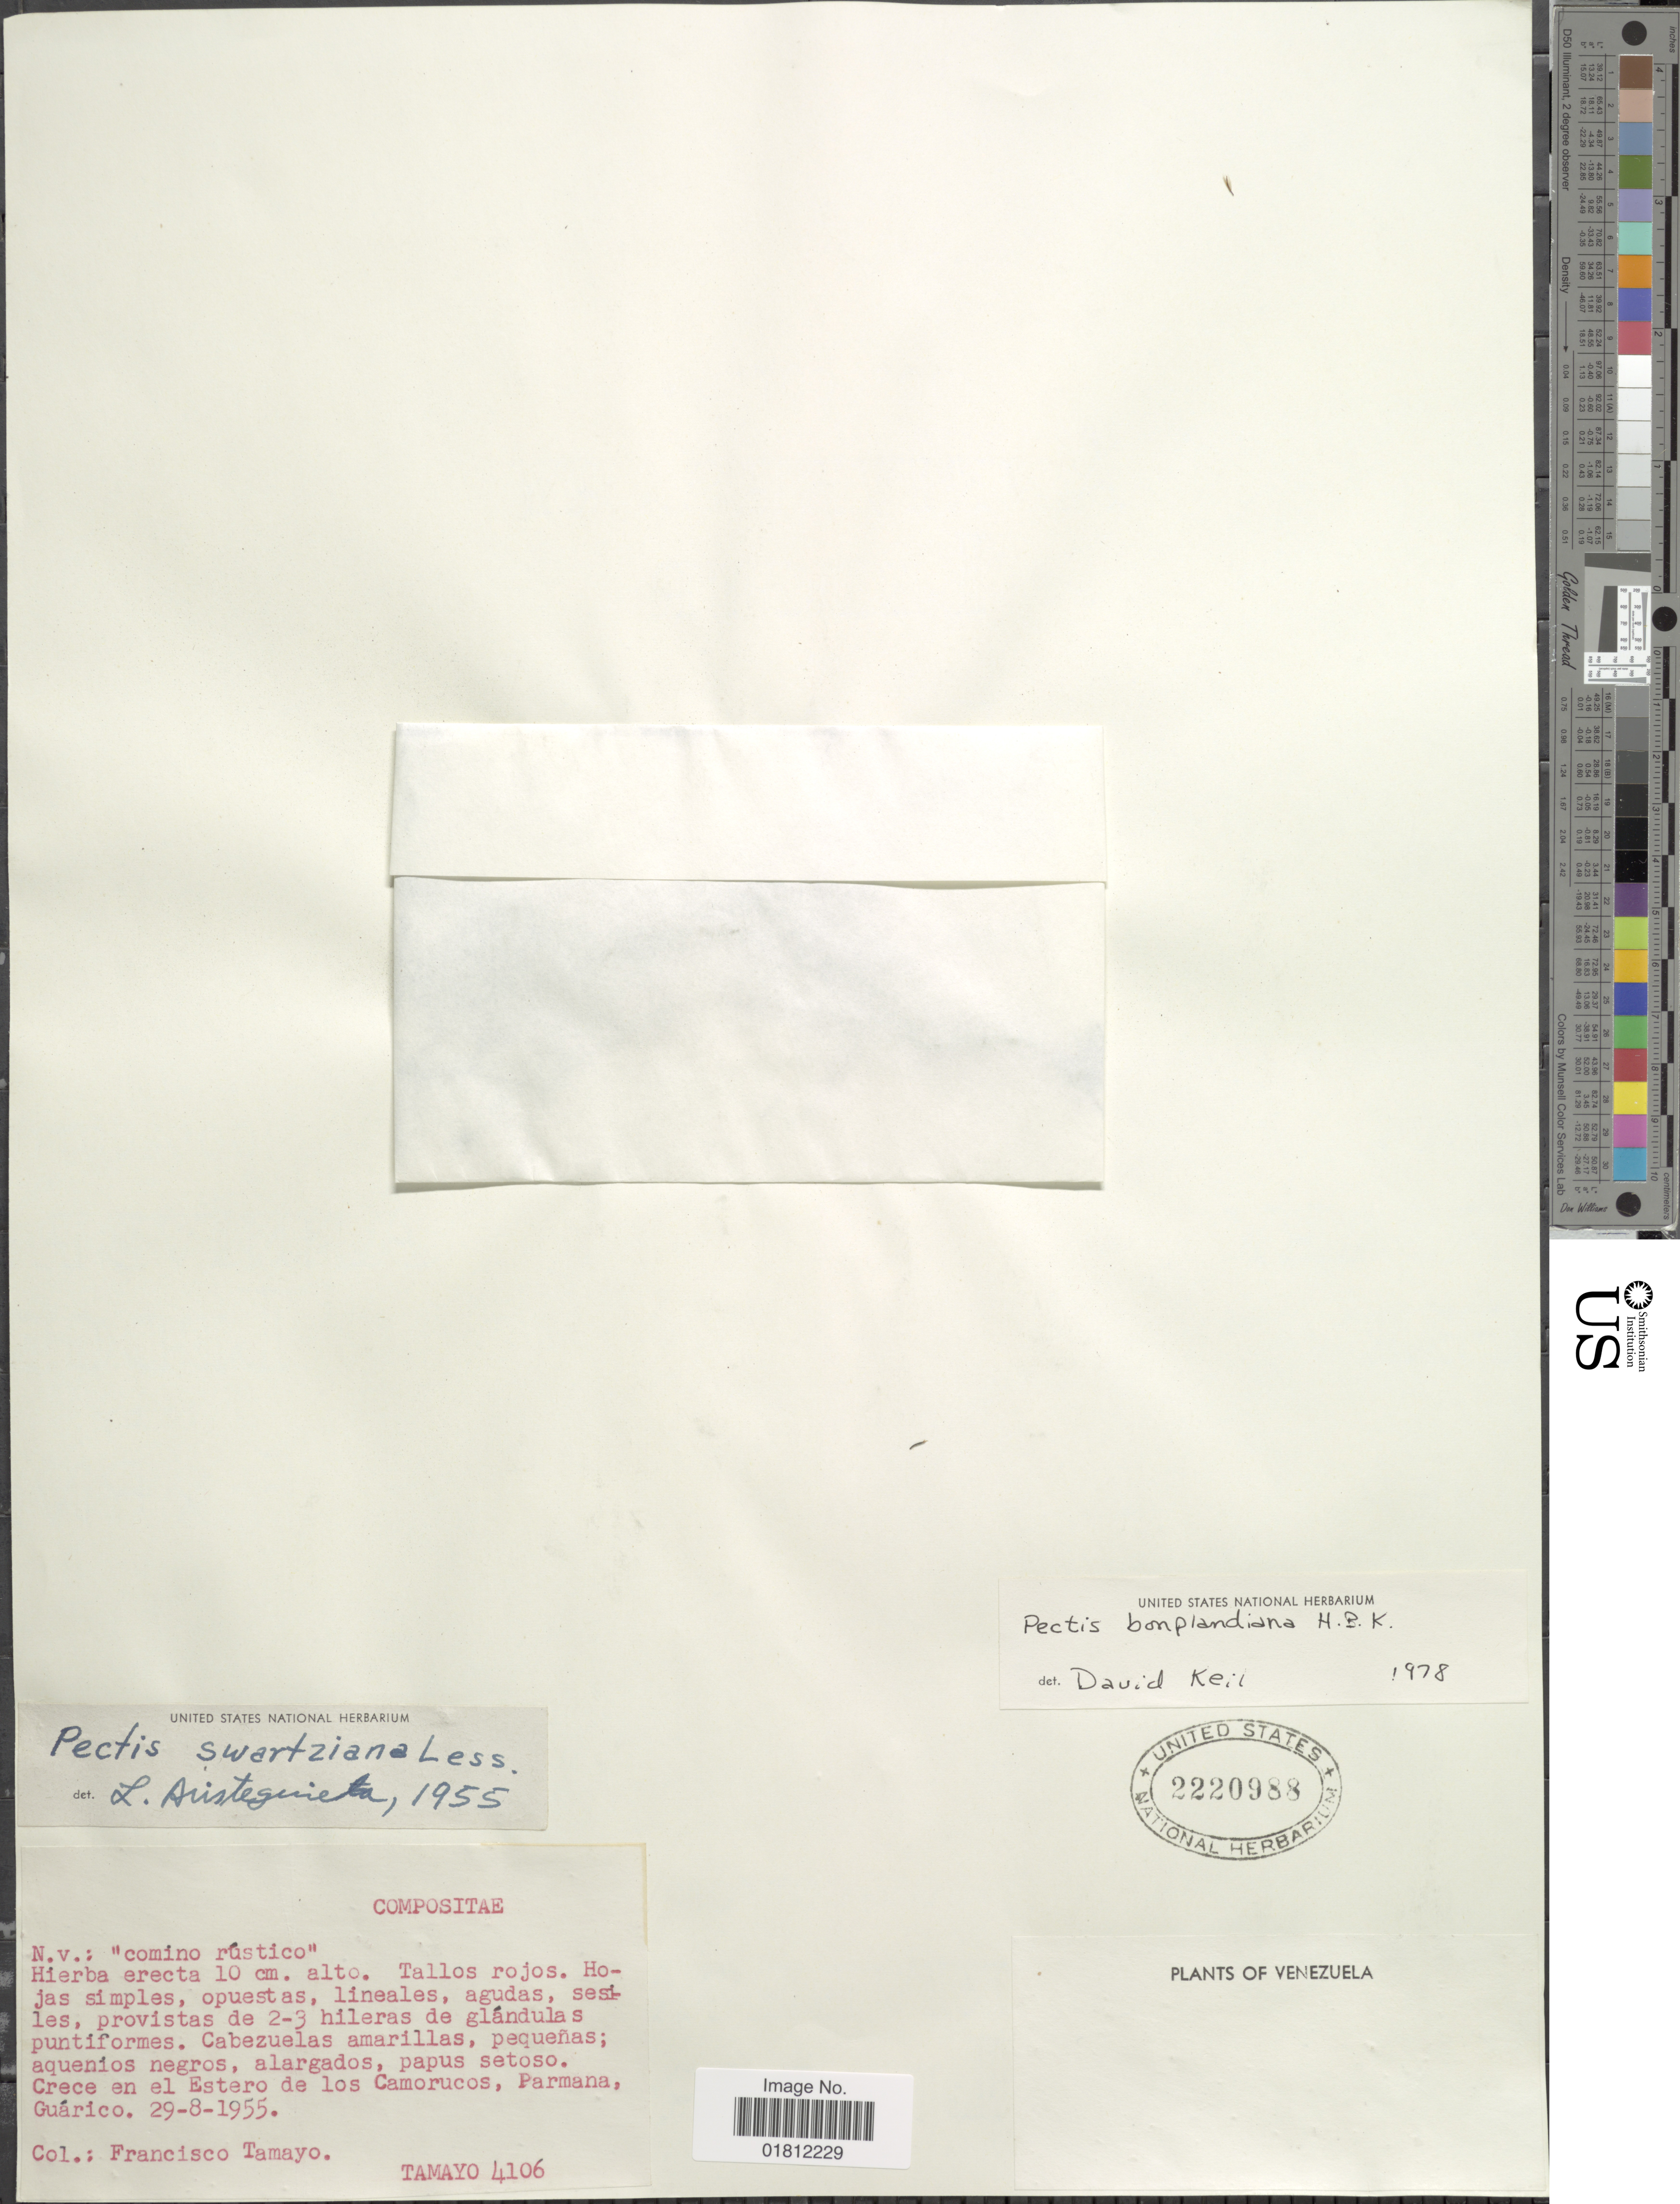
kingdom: Plantae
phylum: Tracheophyta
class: Magnoliopsida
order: Asterales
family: Asteraceae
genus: Pectis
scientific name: Pectis bonplandiana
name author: Kunth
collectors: F. Tamayo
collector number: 4106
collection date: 1955-08-29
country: Venezuela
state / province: Guárico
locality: Crece en el Estero de los Camorucos, Parmana. Guarico.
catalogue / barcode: US 2220988